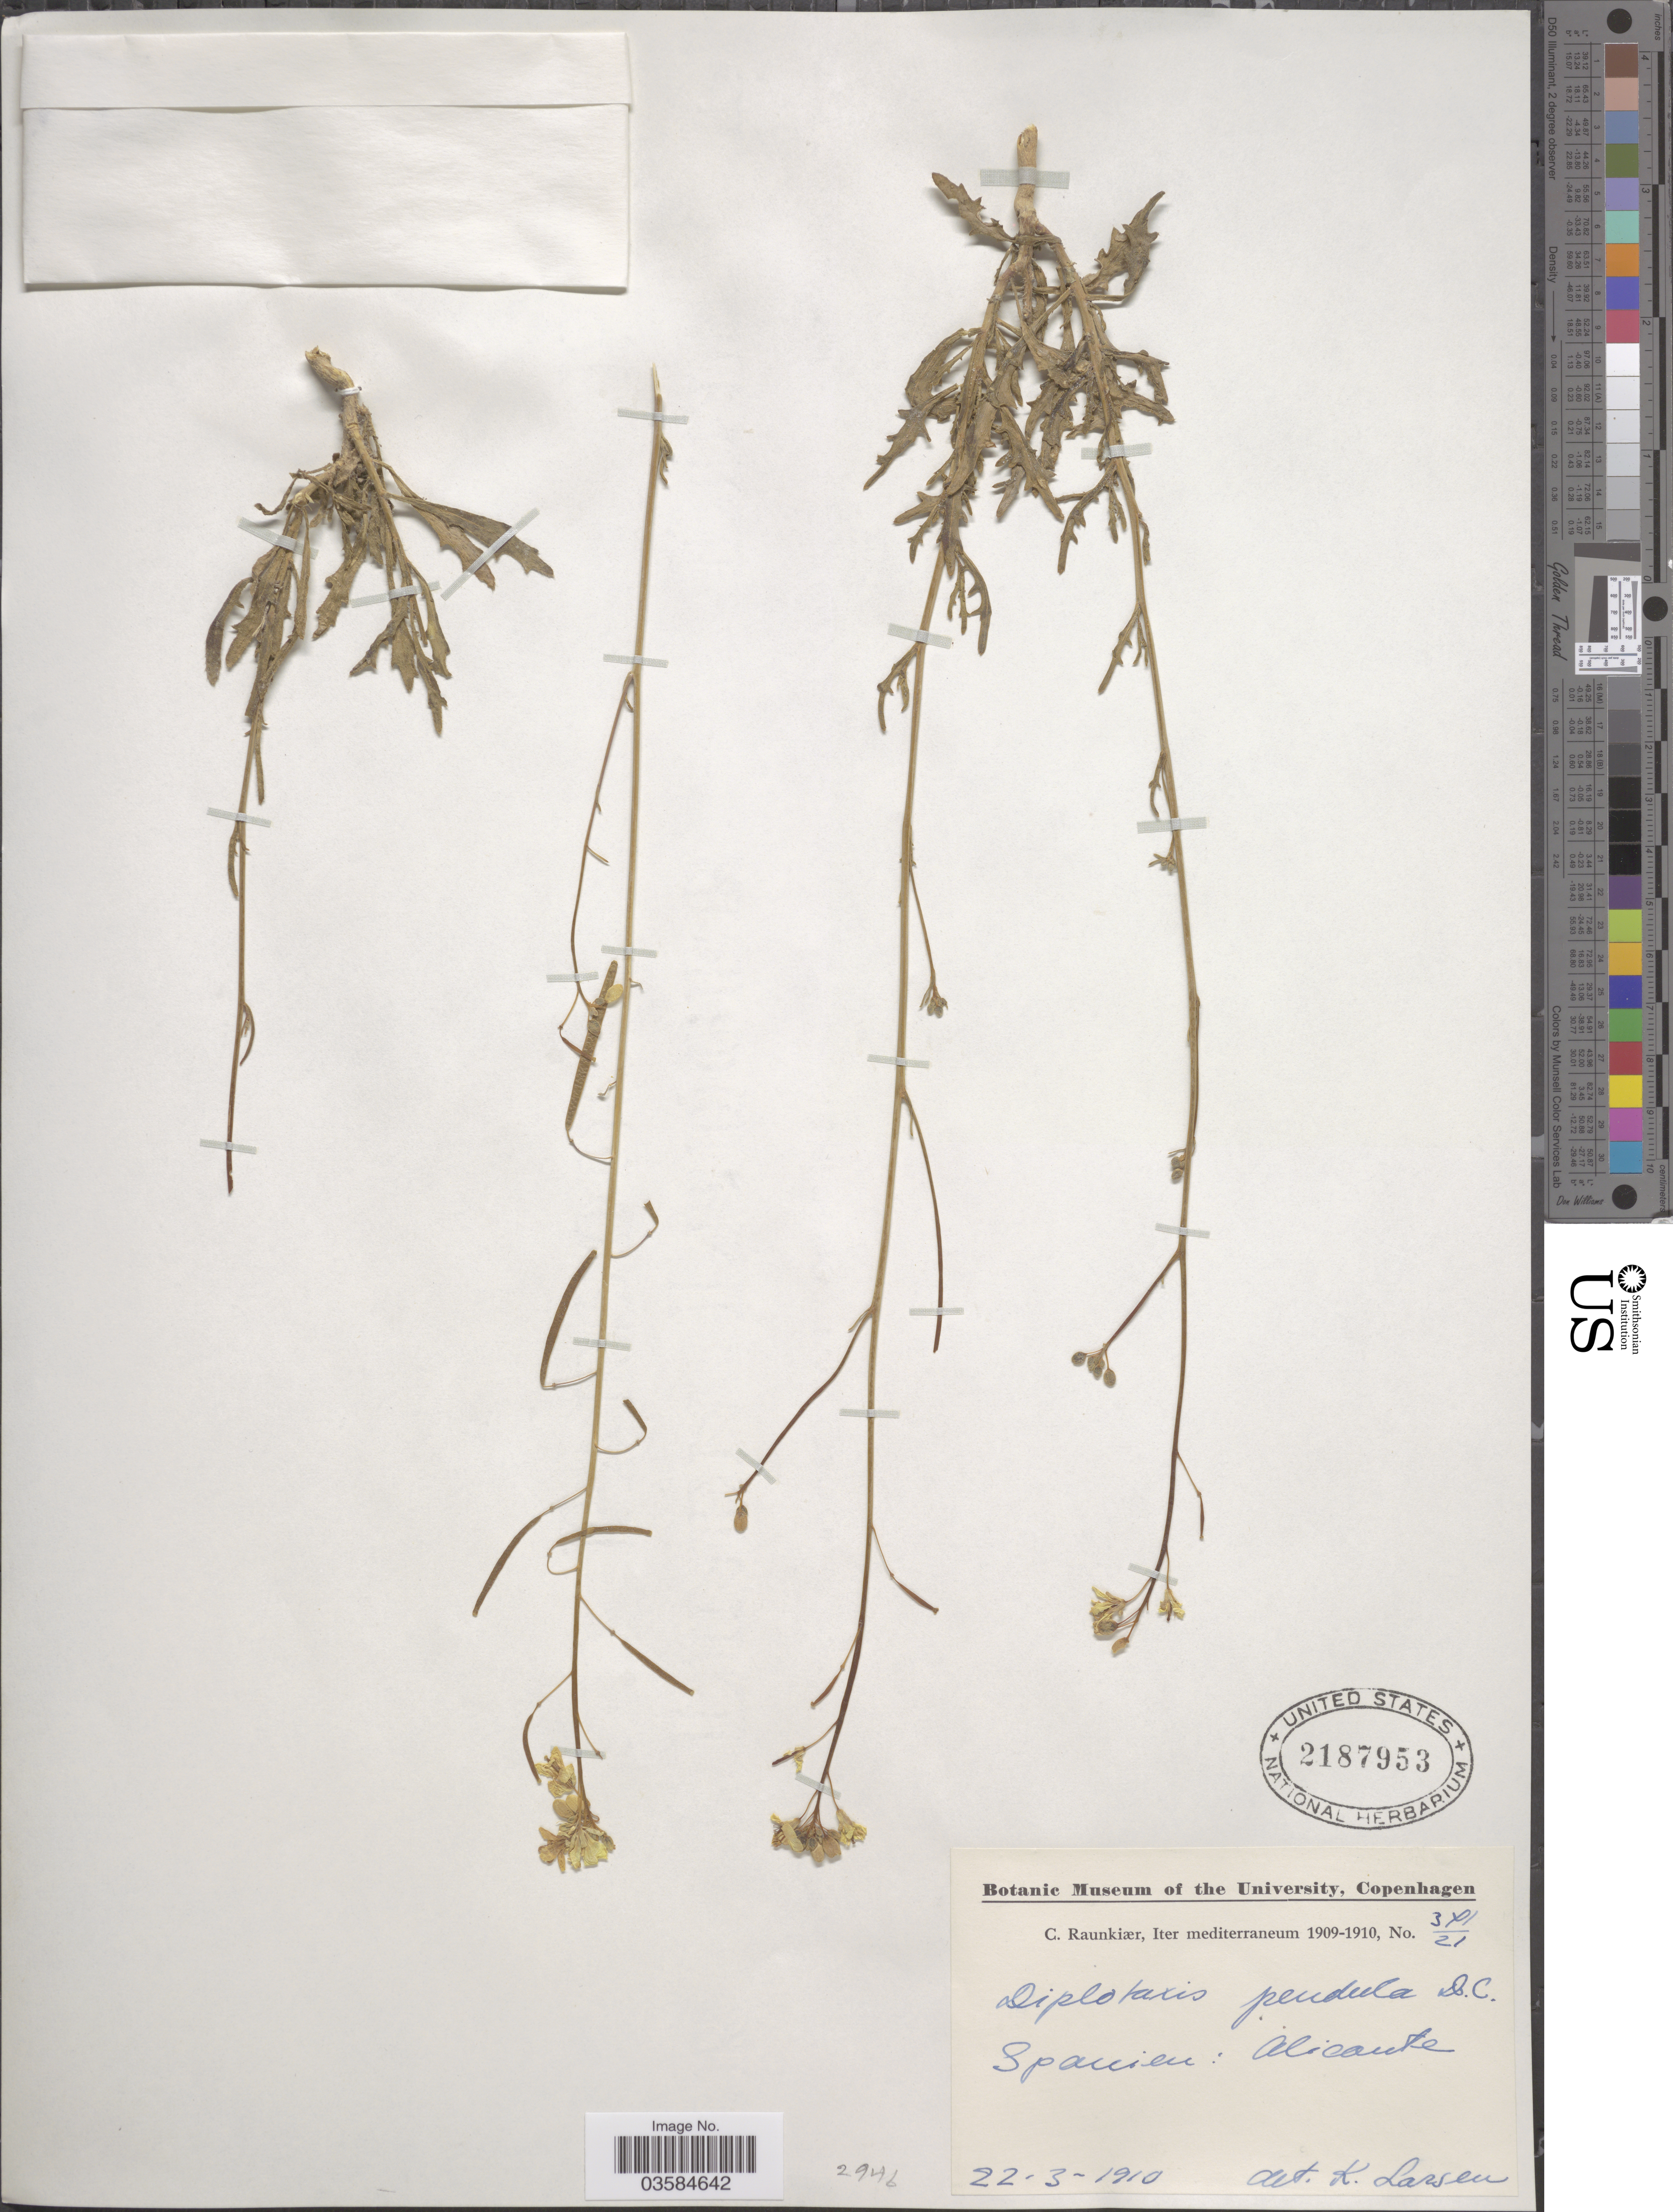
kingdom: Plantae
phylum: Tracheophyta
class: Magnoliopsida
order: Brassicales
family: Brassicaceae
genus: Diplotaxis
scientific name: Diplotaxis pendula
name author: DC.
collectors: C. Raunkiær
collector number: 341*/21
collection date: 1910-03-22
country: Spain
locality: Mediterraneum. Spanien: Alicante.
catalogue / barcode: US 2187953